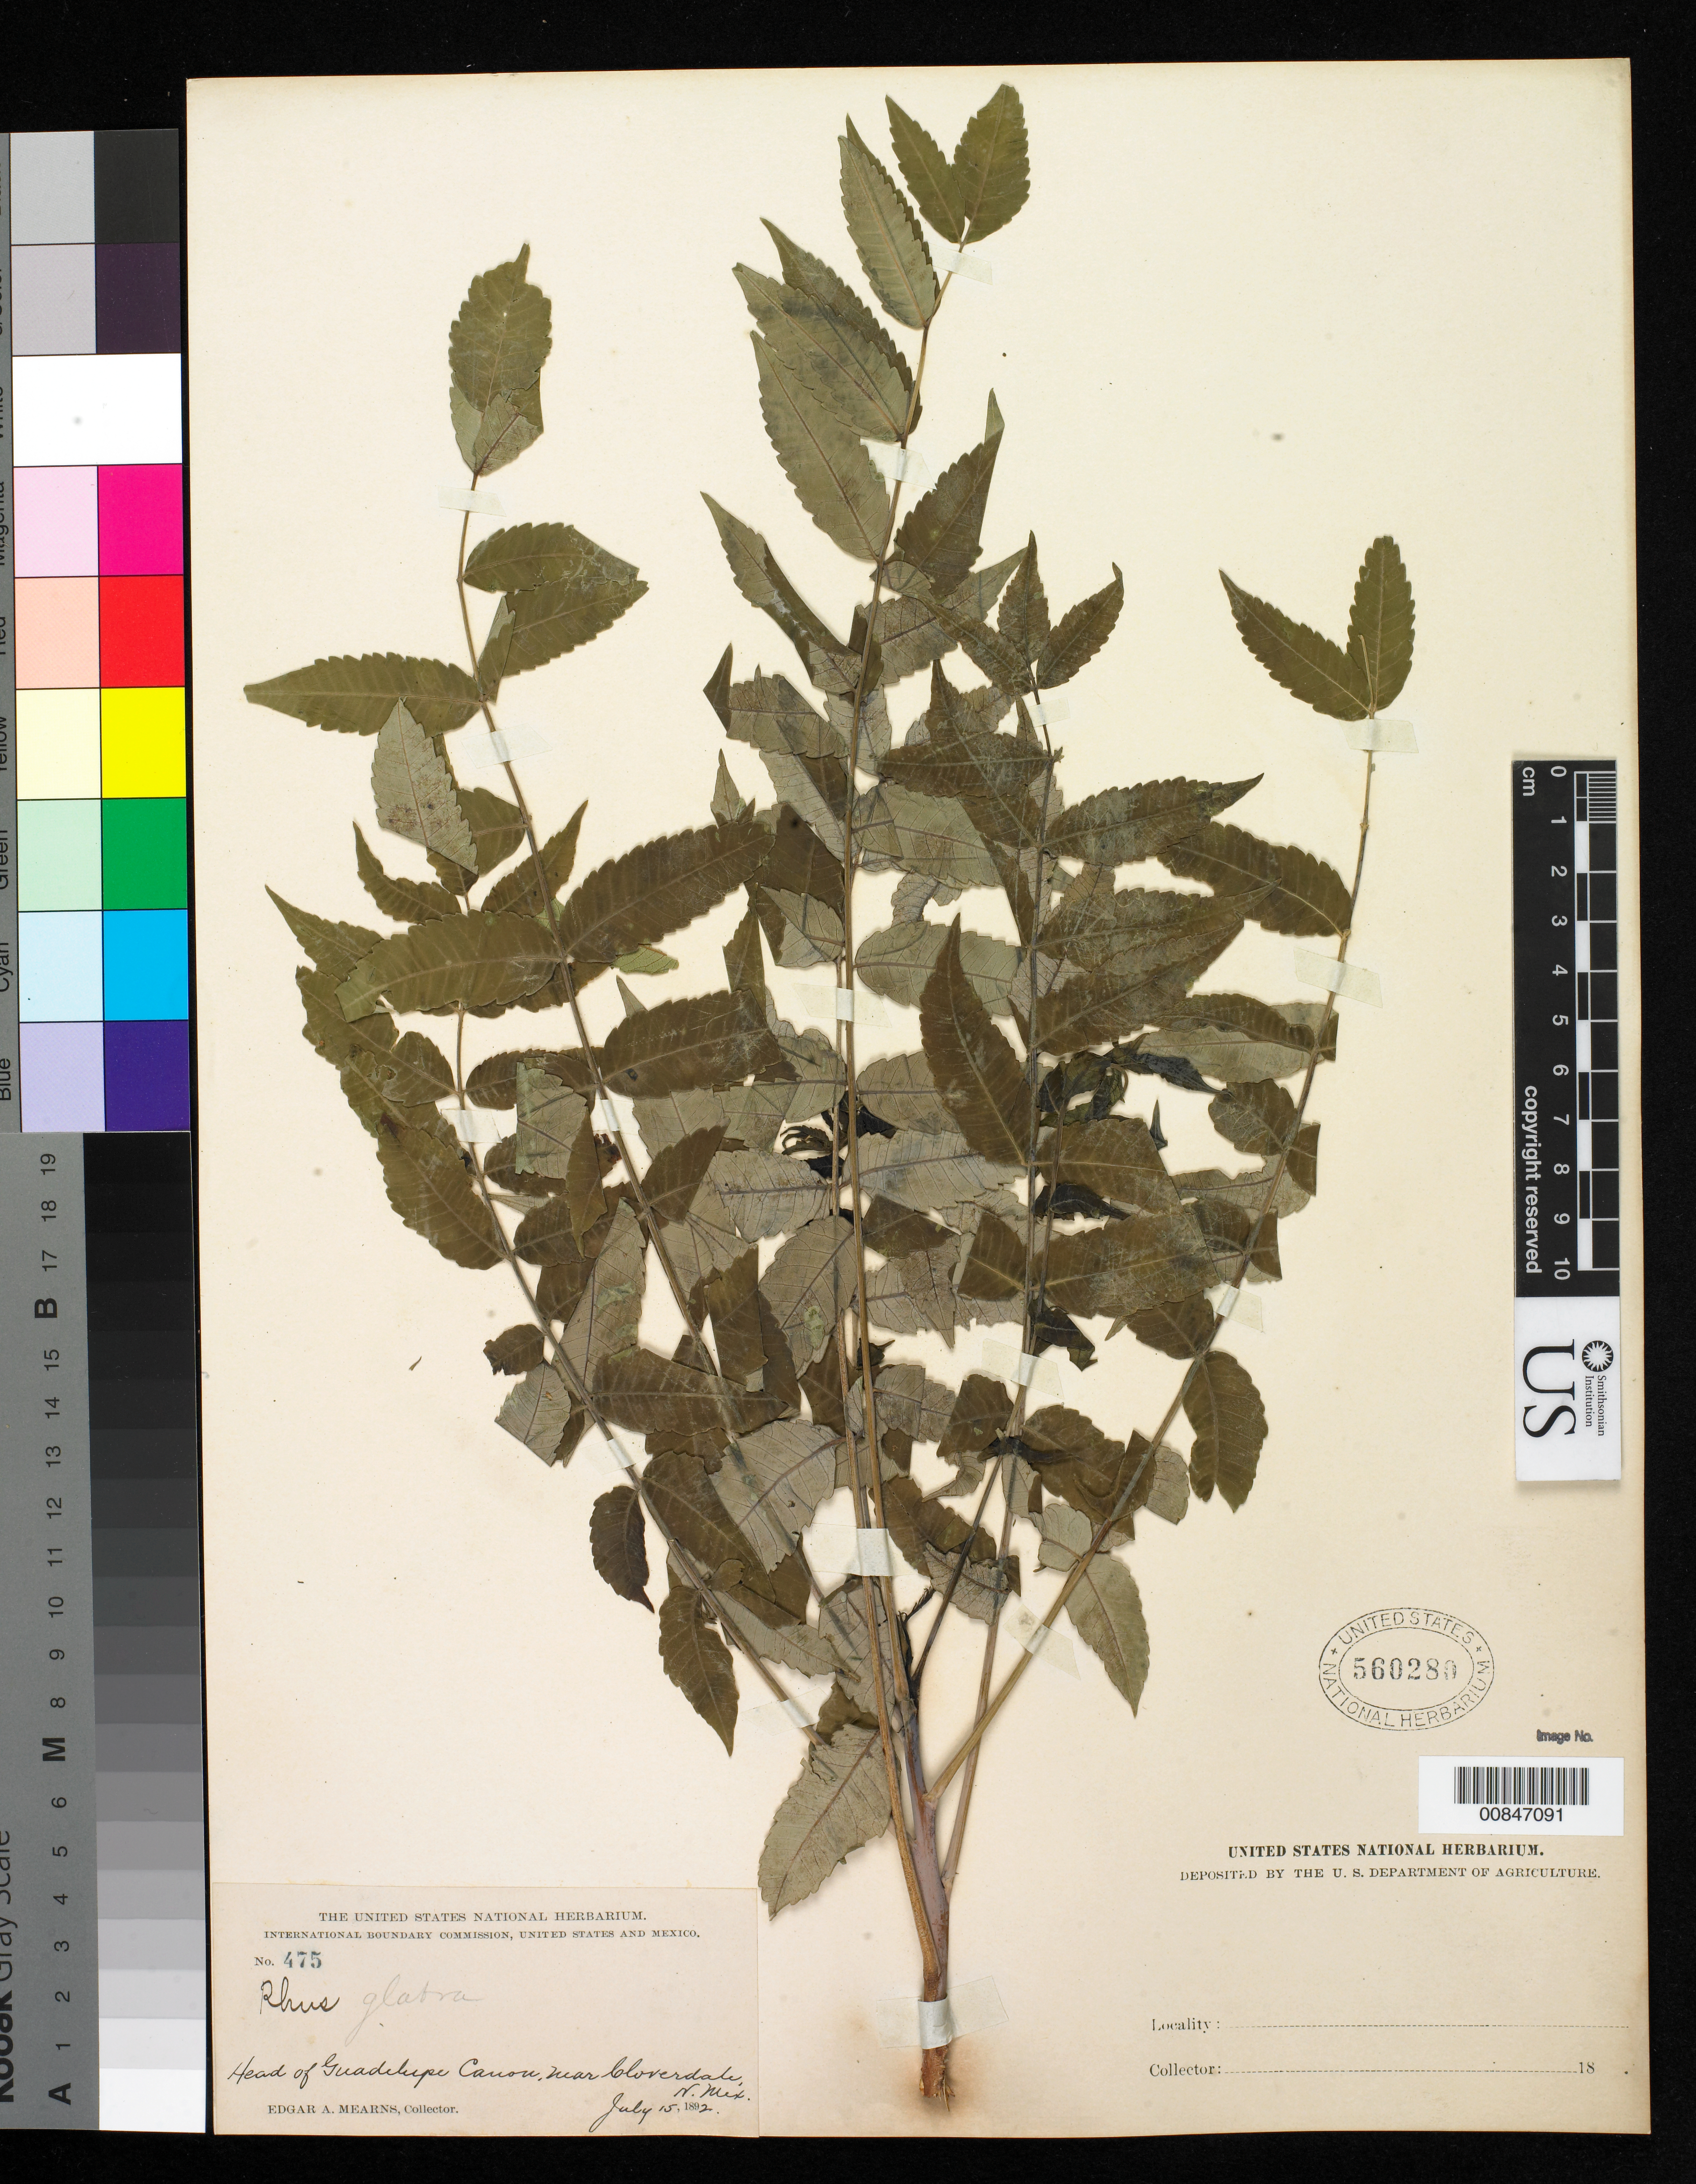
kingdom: Plantae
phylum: Tracheophyta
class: Magnoliopsida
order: Sapindales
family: Anacardiaceae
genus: Rhus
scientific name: Rhus glabra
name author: L.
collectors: E. A. Mearns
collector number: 475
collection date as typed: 15 Jul 1892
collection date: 1892-07-15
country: United States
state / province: New Mexico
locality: Head of Guadalupe Cañon, near Cloverdale, New Mexico.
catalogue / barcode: US 560280